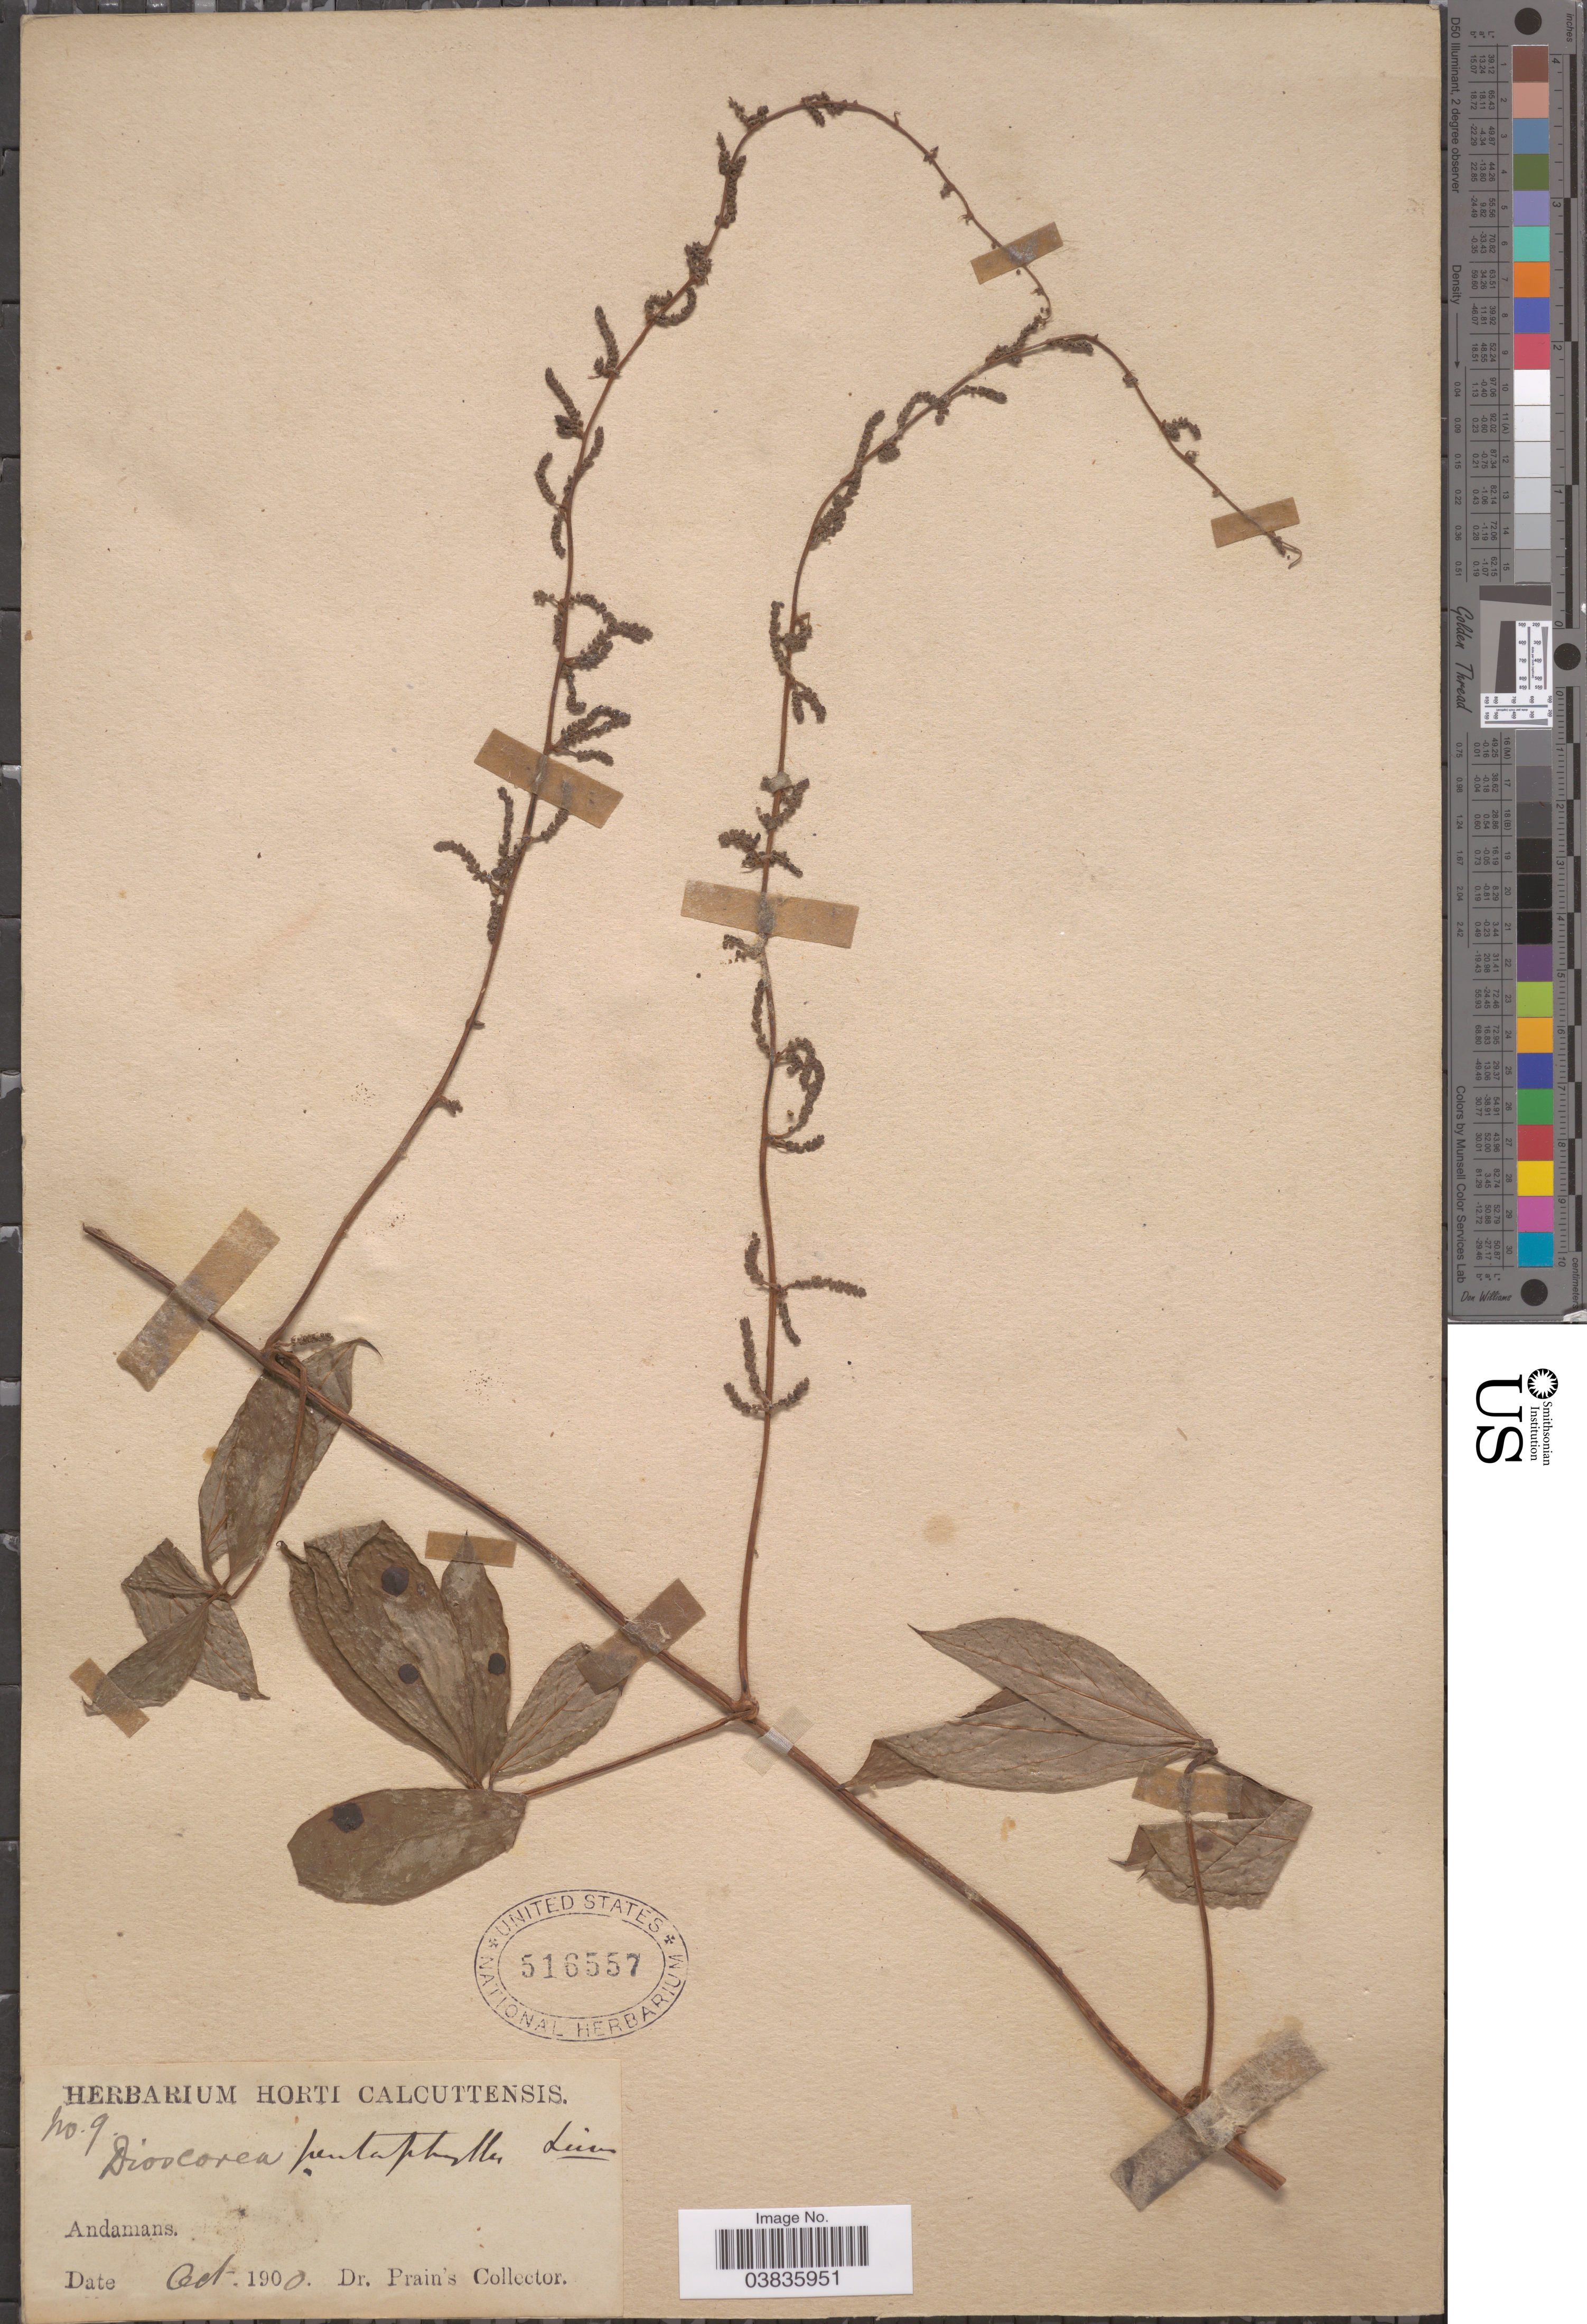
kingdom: Plantae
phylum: Tracheophyta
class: Liliopsida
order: Dioscoreales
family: Dioscoreaceae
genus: Dioscorea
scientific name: Dioscorea pentaphylla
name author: L.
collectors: Dr. Prain's collector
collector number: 9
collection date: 1900-10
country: India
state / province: Andaman and Nicobar Islands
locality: Andamans.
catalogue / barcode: US 516557